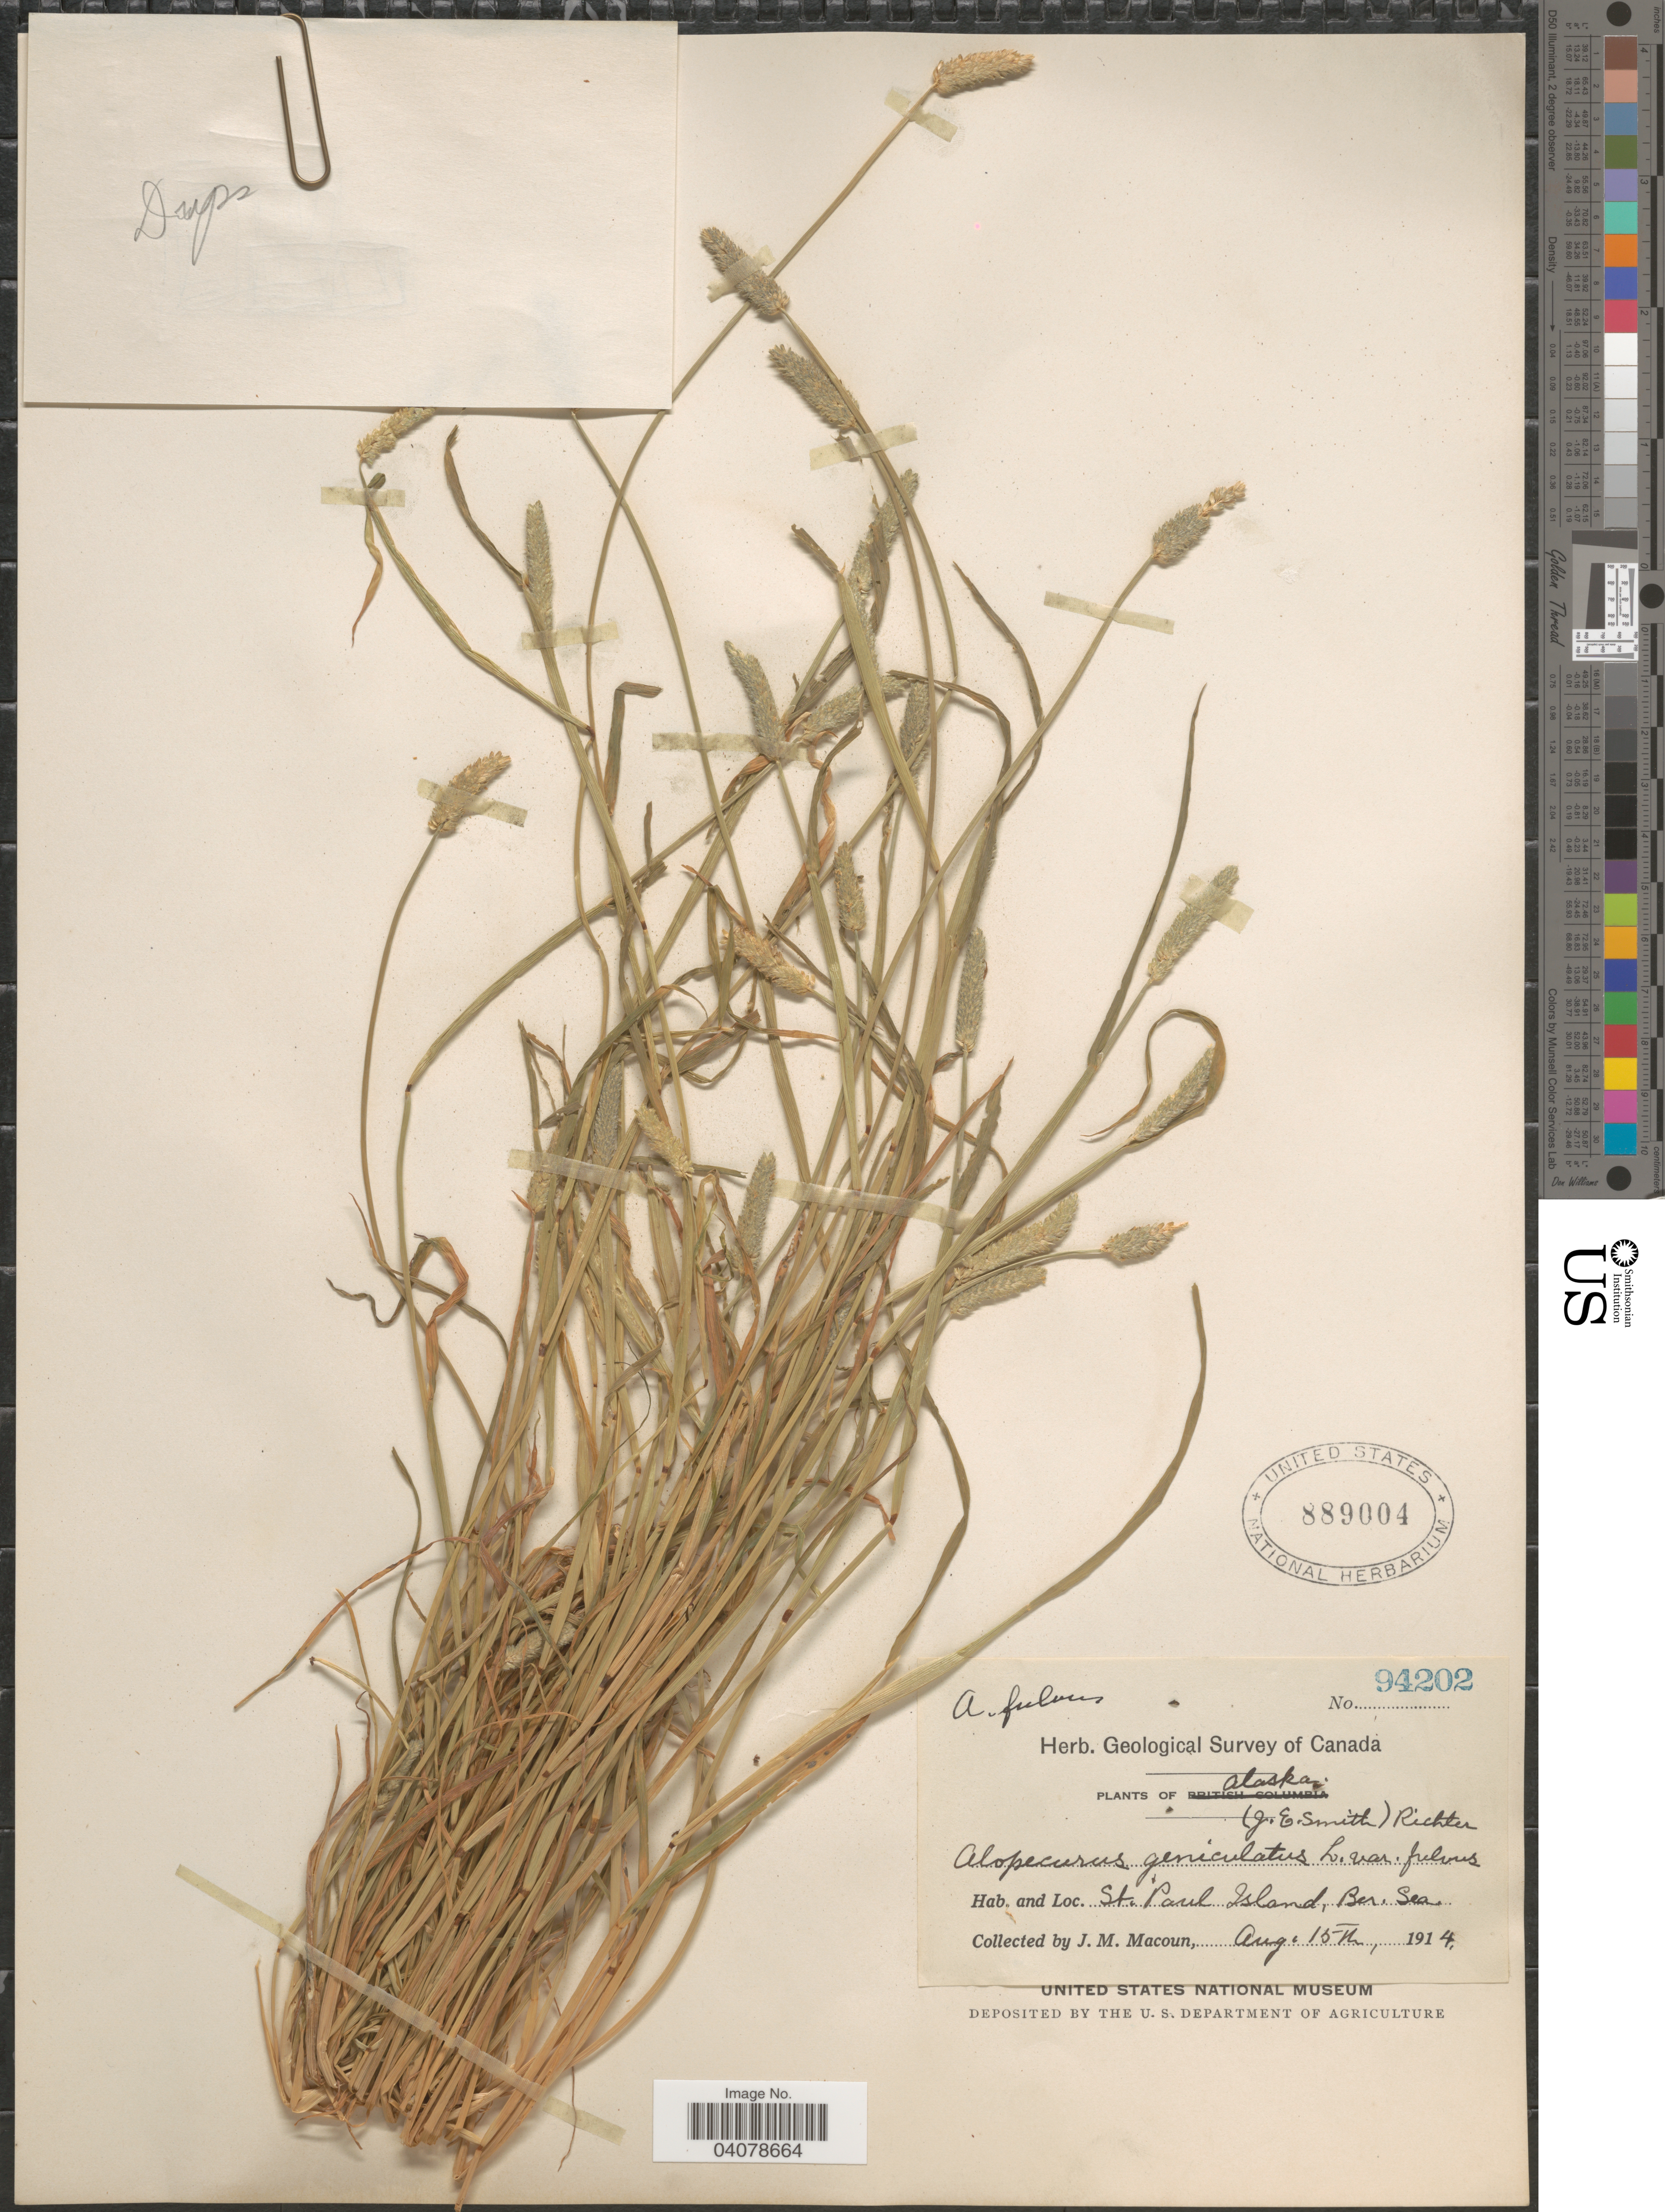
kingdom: Plantae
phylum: Tracheophyta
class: Liliopsida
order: Poales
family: Poaceae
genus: Alopecurus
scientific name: Alopecurus geniculatus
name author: L.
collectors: J. M. Macoun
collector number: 94202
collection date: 1914-08-15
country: United States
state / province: Alaska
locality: Herb. Geological Survey of Canada. St. Paul Island, Ber. Sea.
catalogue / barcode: US 889004